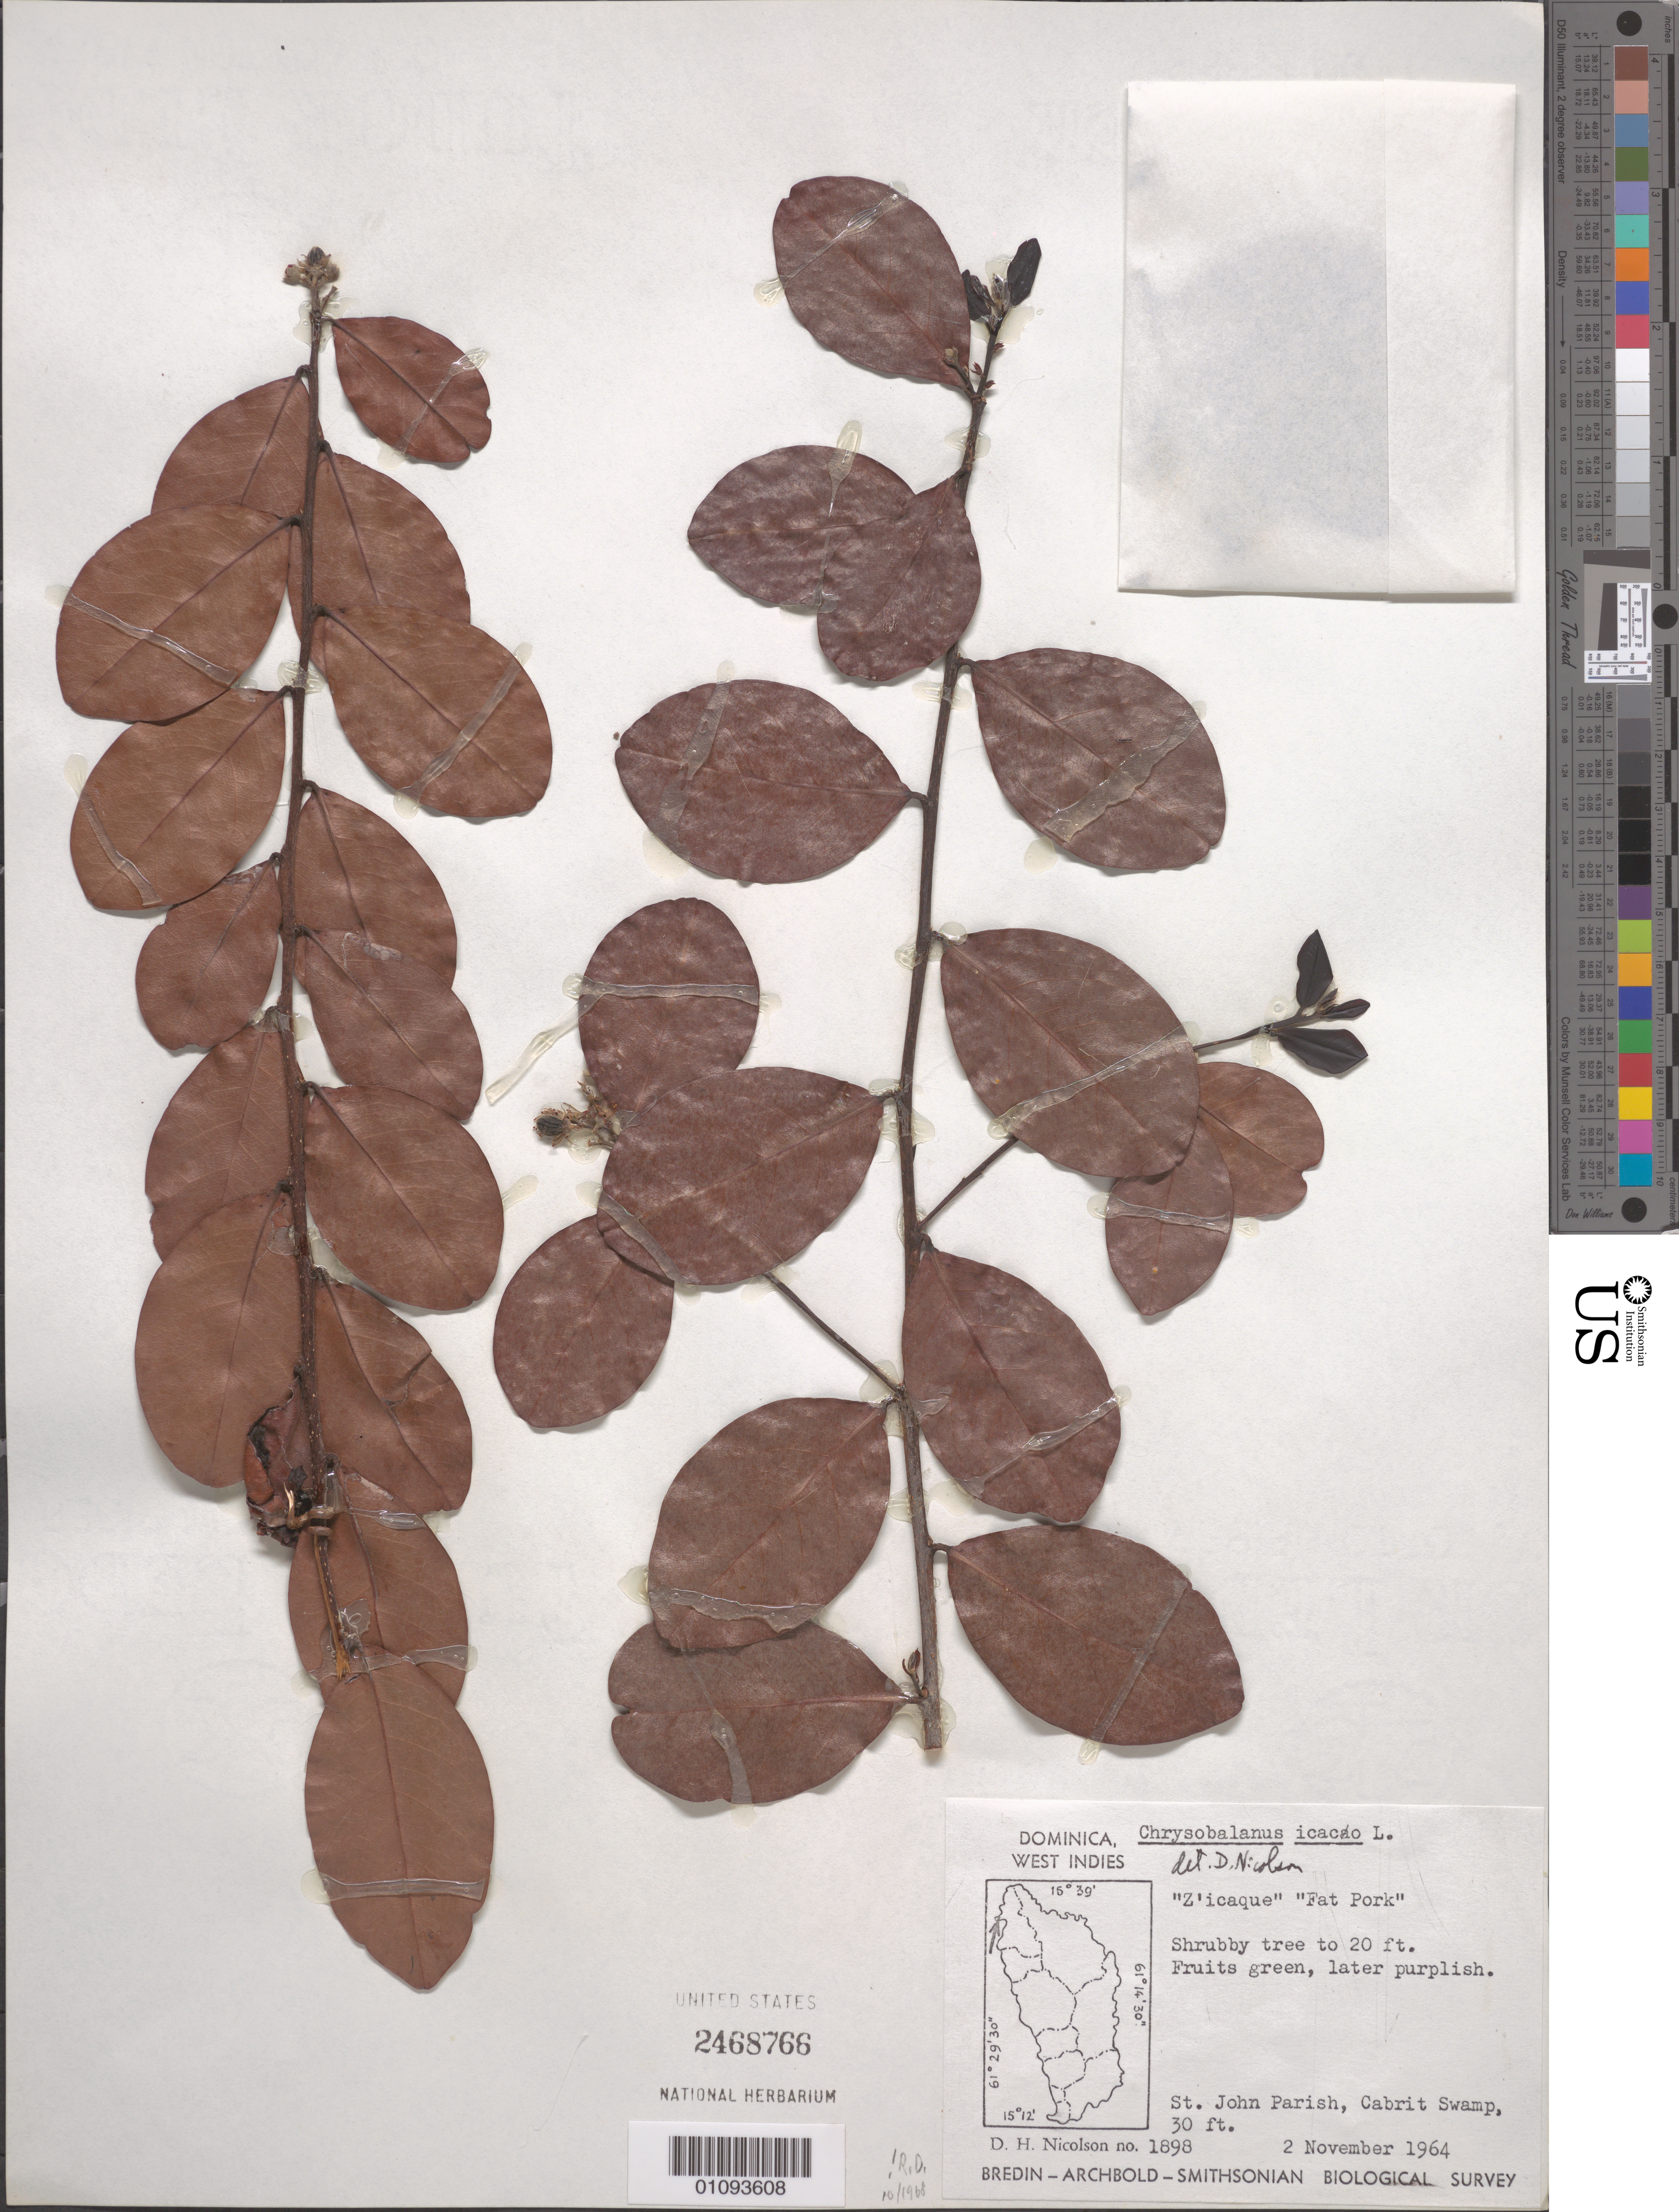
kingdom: Plantae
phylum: Tracheophyta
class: Magnoliopsida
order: Malpighiales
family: Chrysobalanaceae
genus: Chrysobalanus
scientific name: Chrysobalanus icaco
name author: L.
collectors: D. H. Nicolson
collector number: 1898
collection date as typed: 02 Nov 1964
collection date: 1964-11-02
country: Dominica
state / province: St. John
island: Dominica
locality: Cabrits Swamp.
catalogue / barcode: US 2468766